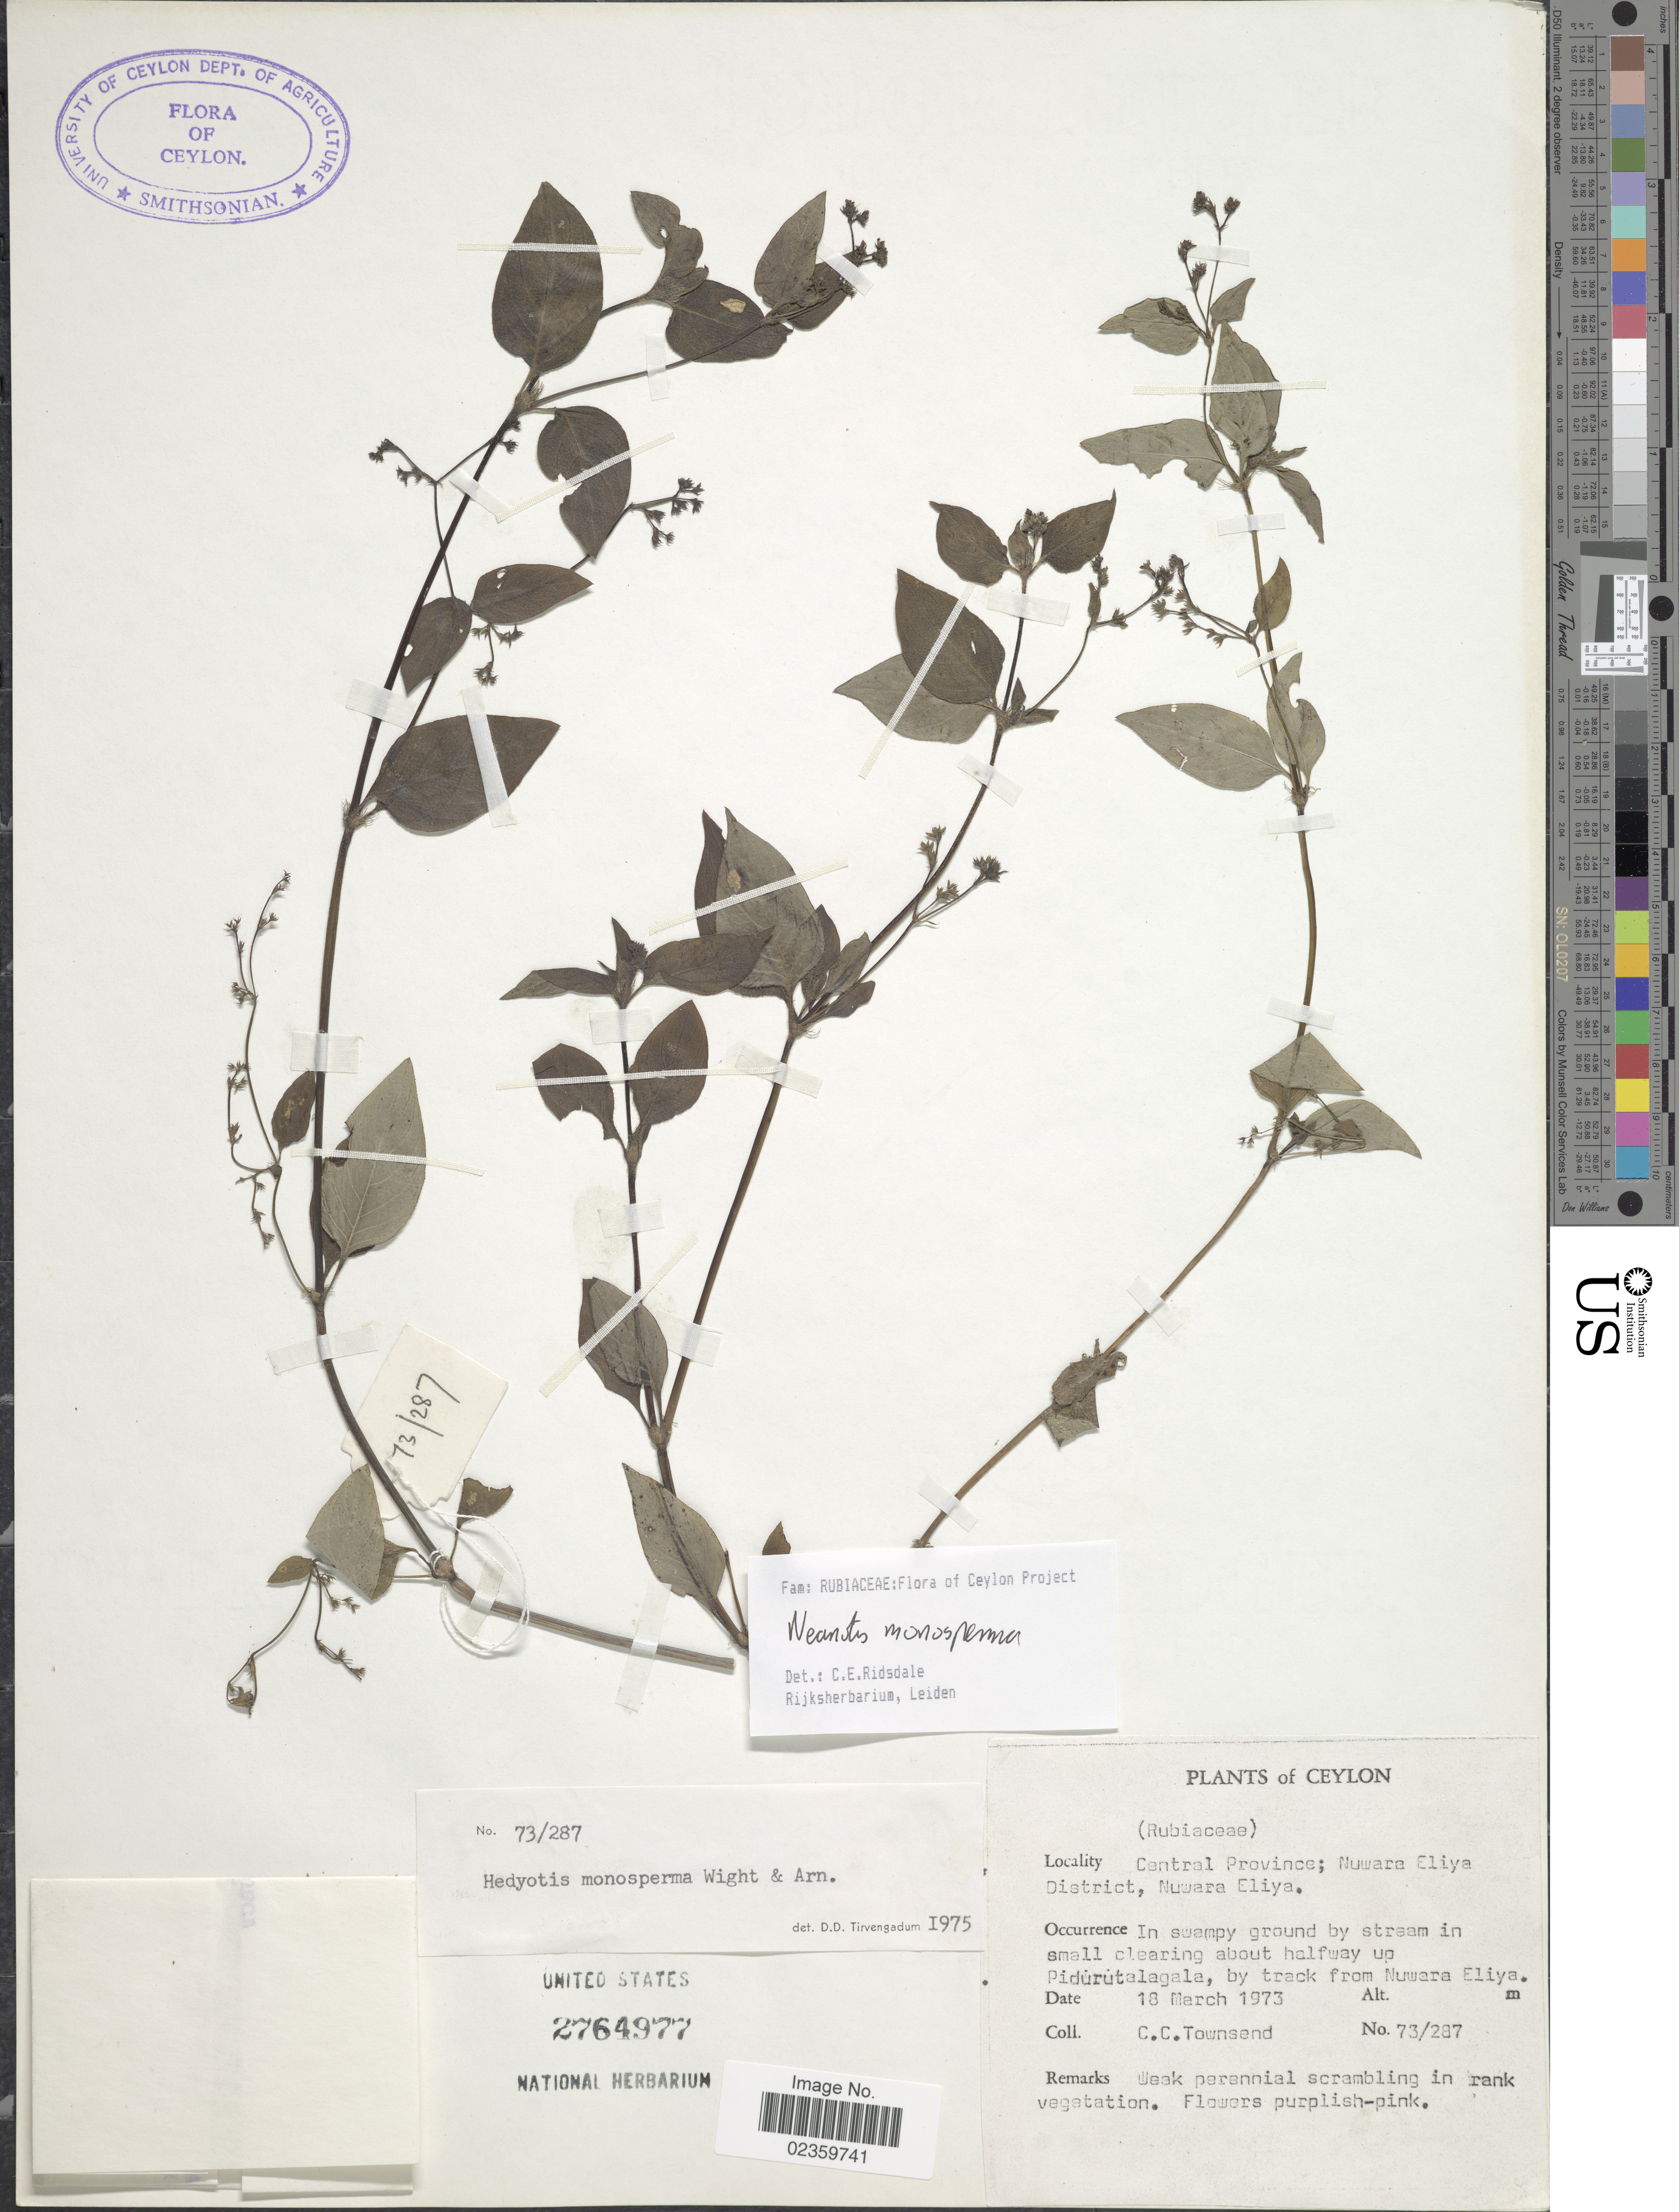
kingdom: Plantae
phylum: Tracheophyta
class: Magnoliopsida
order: Gentianales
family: Rubiaceae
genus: Neanotis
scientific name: Neanotis monosperma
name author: (Wight & Arn.) W.H. Lewis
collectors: C. C. Townsend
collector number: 73/287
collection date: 1973-03-18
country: Sri Lanka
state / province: Central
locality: Ceylon, Central Province; Nuwara Eliya District, Nuwara Eliya, in swampy ground by stream in small clearing about halfway up Pidurutalagala, by track from Nuwara Eliya.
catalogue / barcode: US 2764977